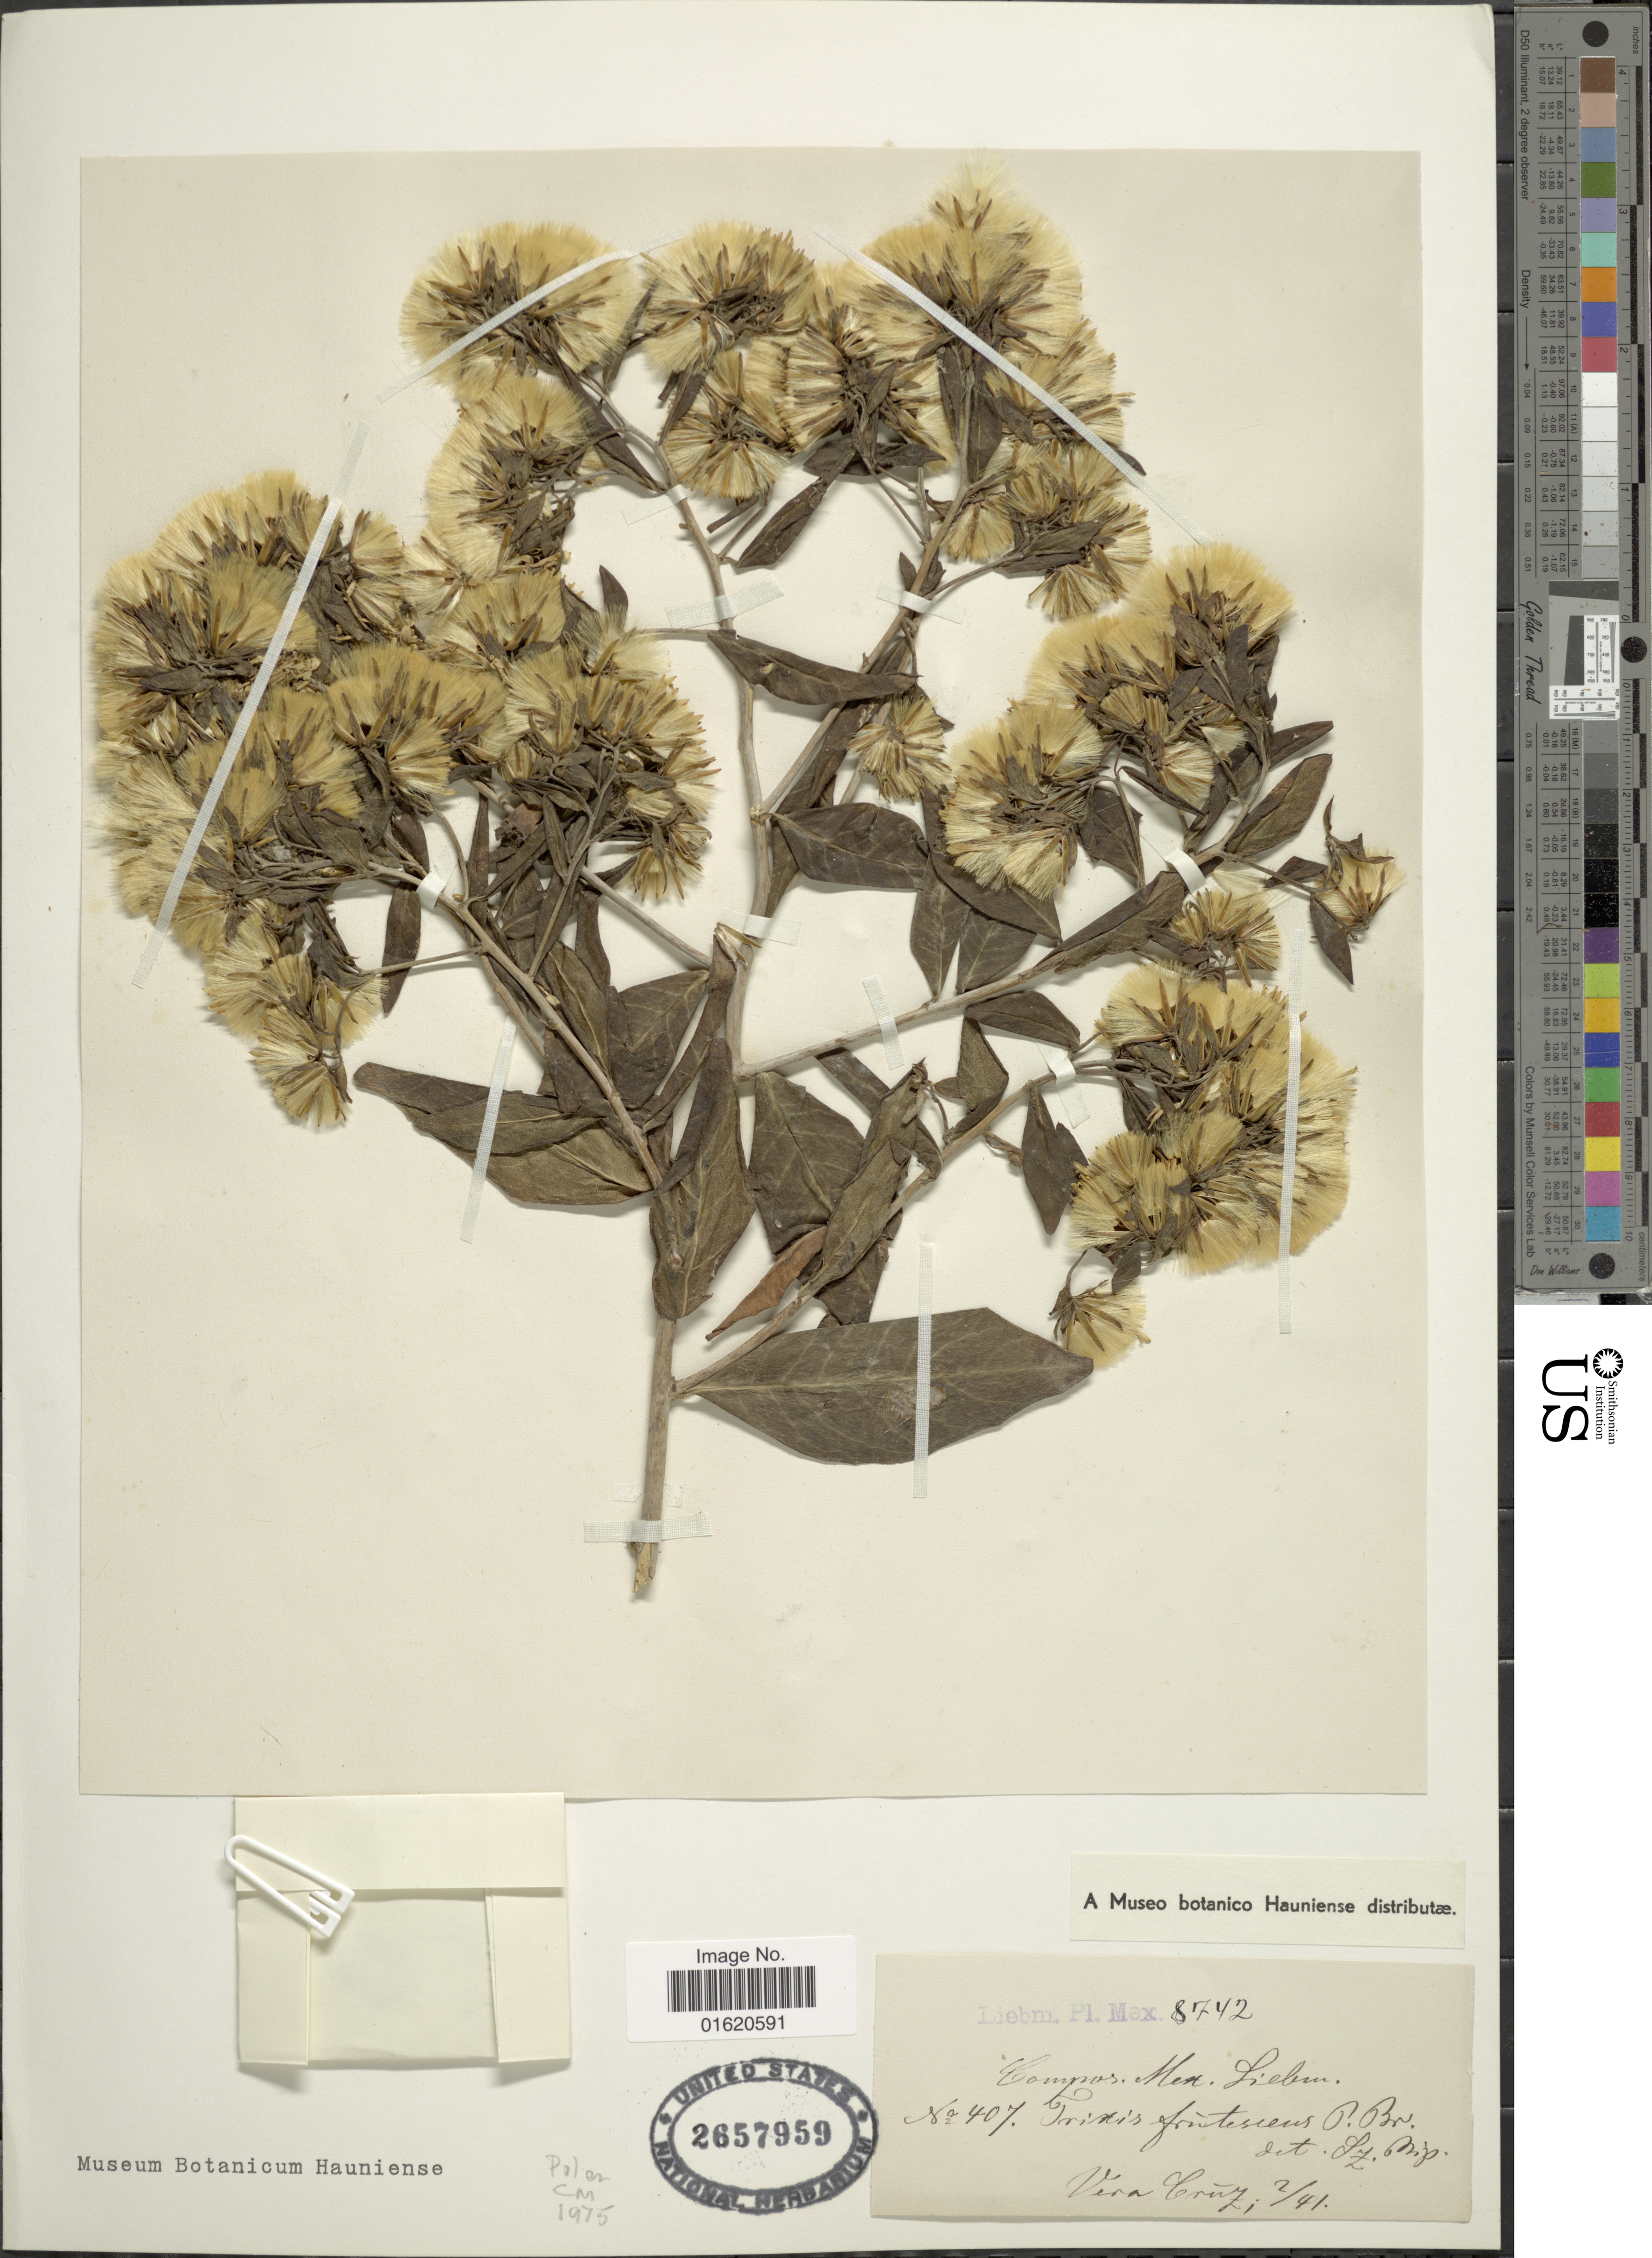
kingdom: Plantae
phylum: Tracheophyta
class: Magnoliopsida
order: Asterales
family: Asteraceae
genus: Trixis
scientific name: Trixis inula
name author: Crantz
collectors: Liebmann, --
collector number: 8742/407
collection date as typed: Transcribed d/m/y: /2/41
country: Mexico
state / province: Veracruz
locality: Vera Cruz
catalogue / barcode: US 2657959